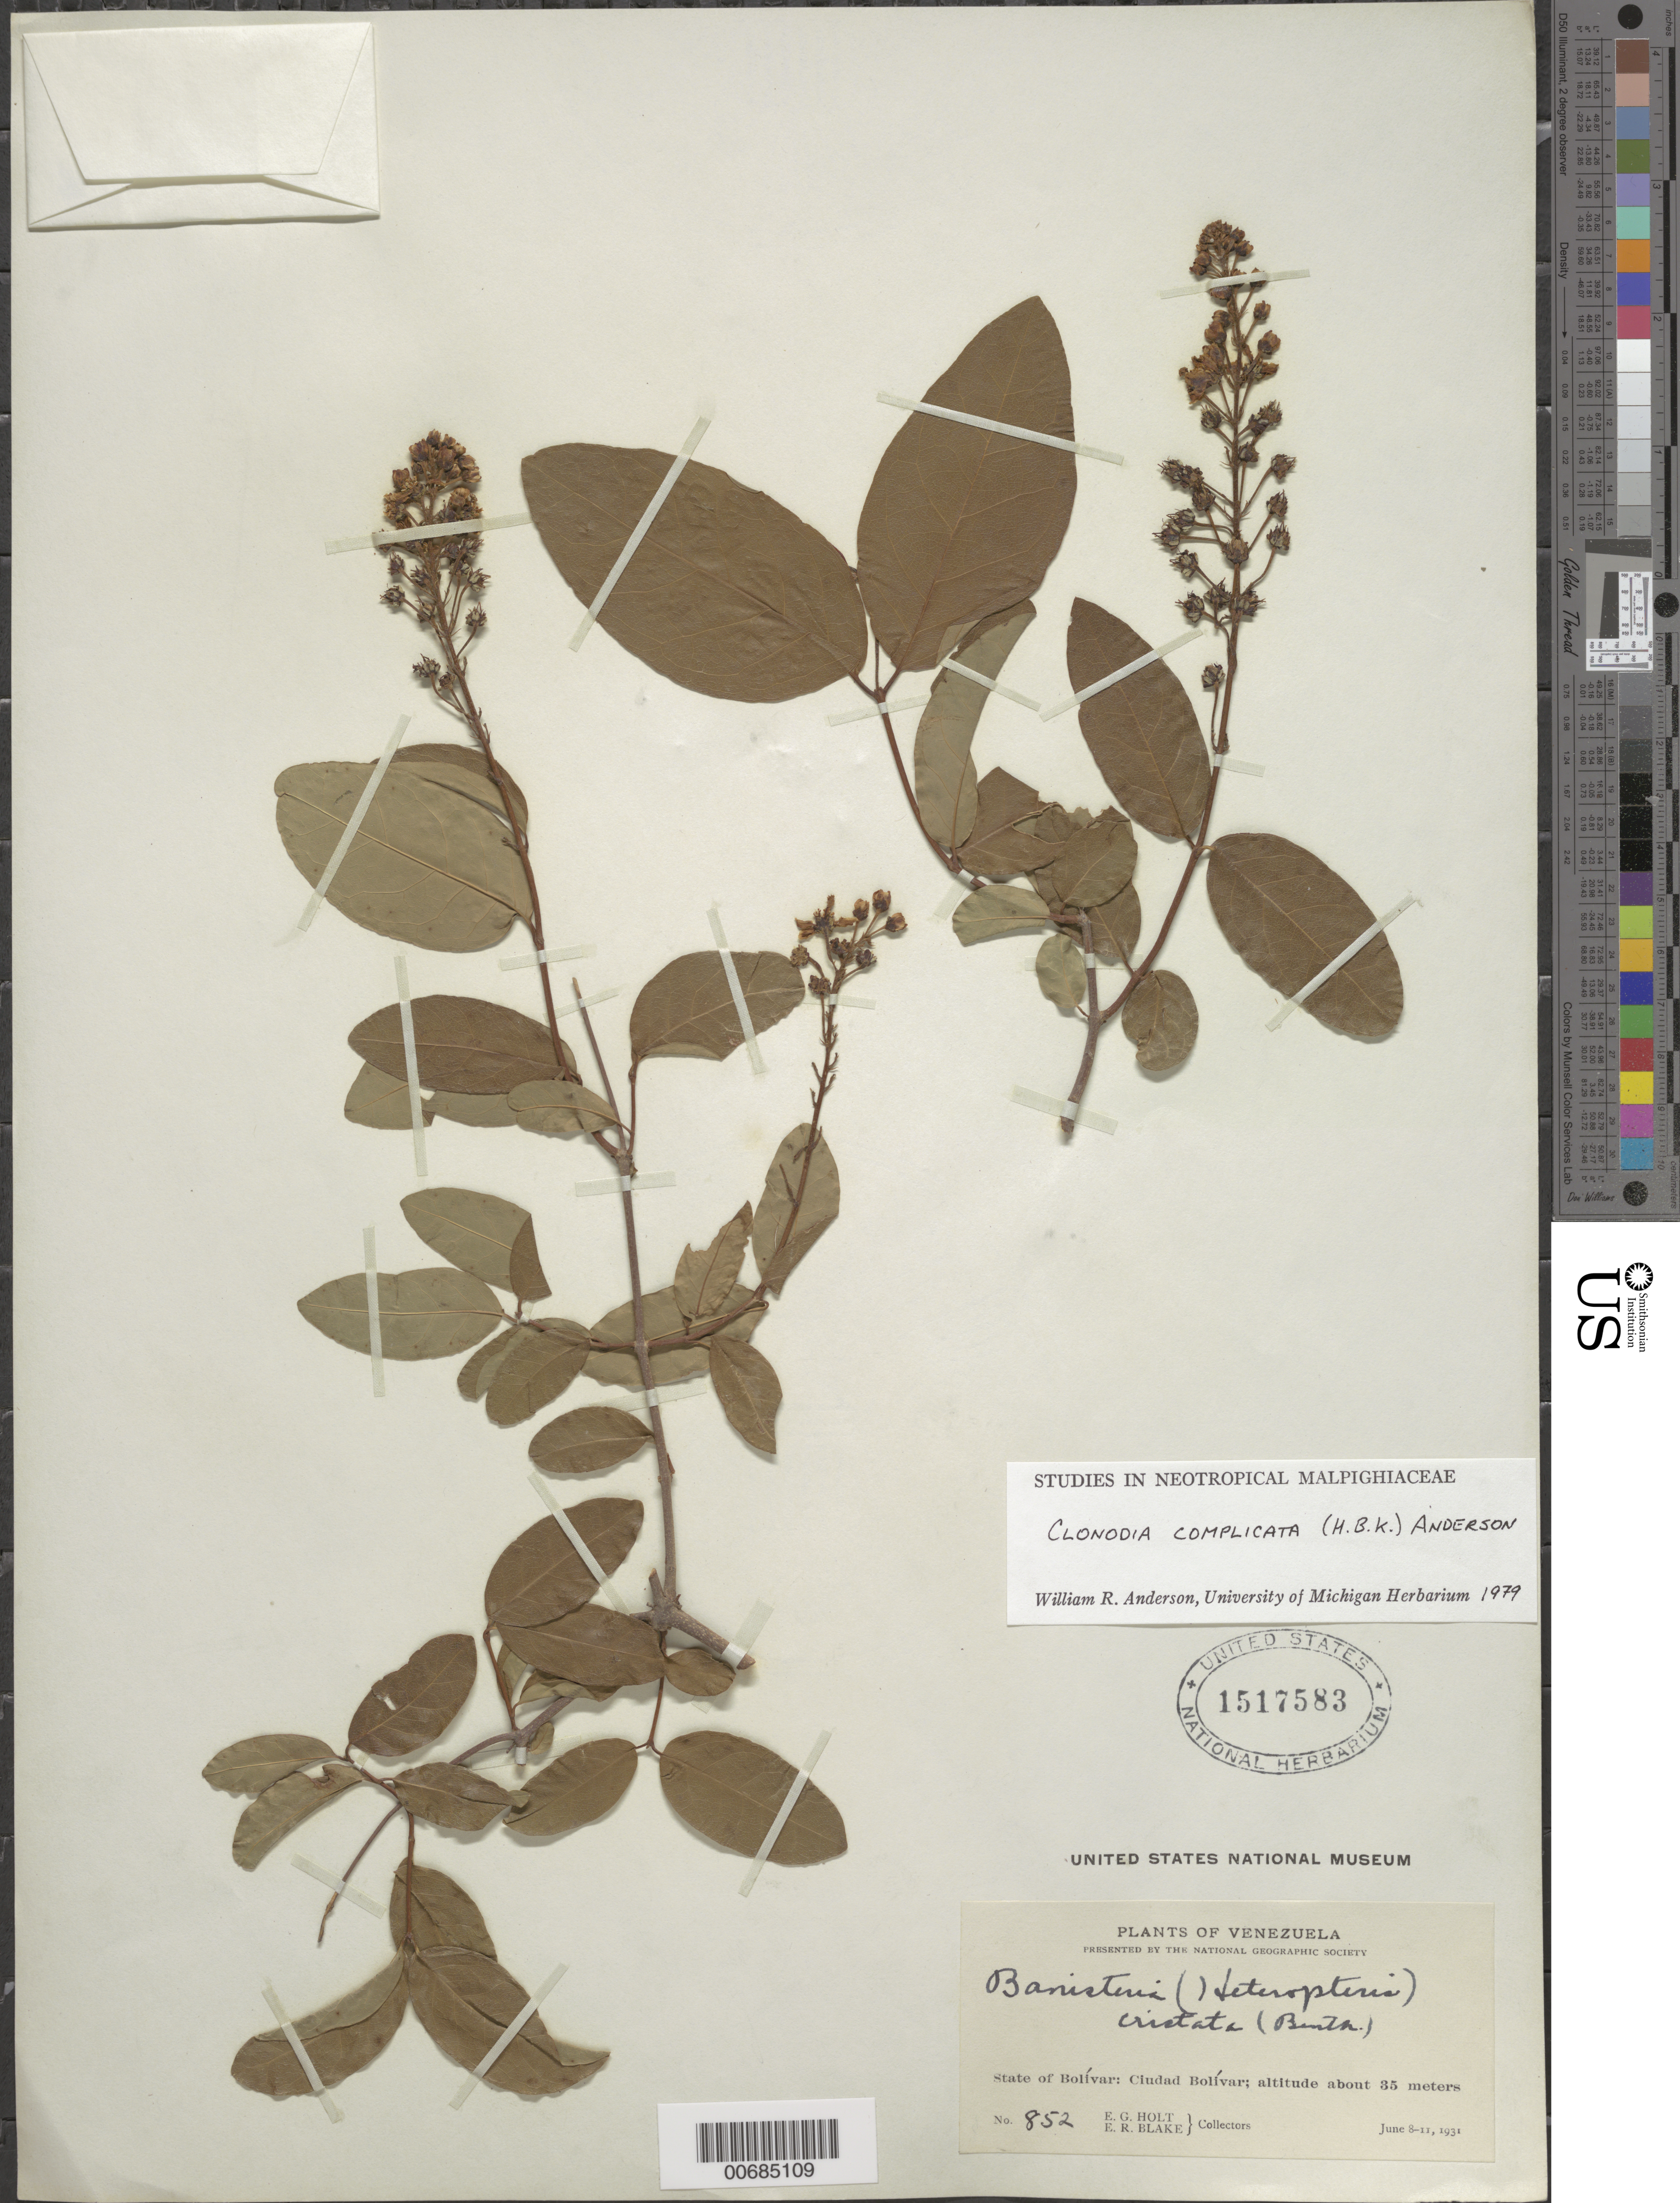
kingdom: Plantae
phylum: Tracheophyta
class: Magnoliopsida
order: Malpighiales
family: Malpighiaceae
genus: Heteropterys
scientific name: Heteropterys complicata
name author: (Kunth) W.R. Anderson & C. Davis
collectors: E. Holt & E. R. Blake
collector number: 852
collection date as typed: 8-Jun-31 to 11-Jun-31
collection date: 1931-06-08/1931-06-11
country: Venezuela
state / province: Bolívar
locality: Ciudad Bolívar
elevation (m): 35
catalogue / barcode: US 1517583